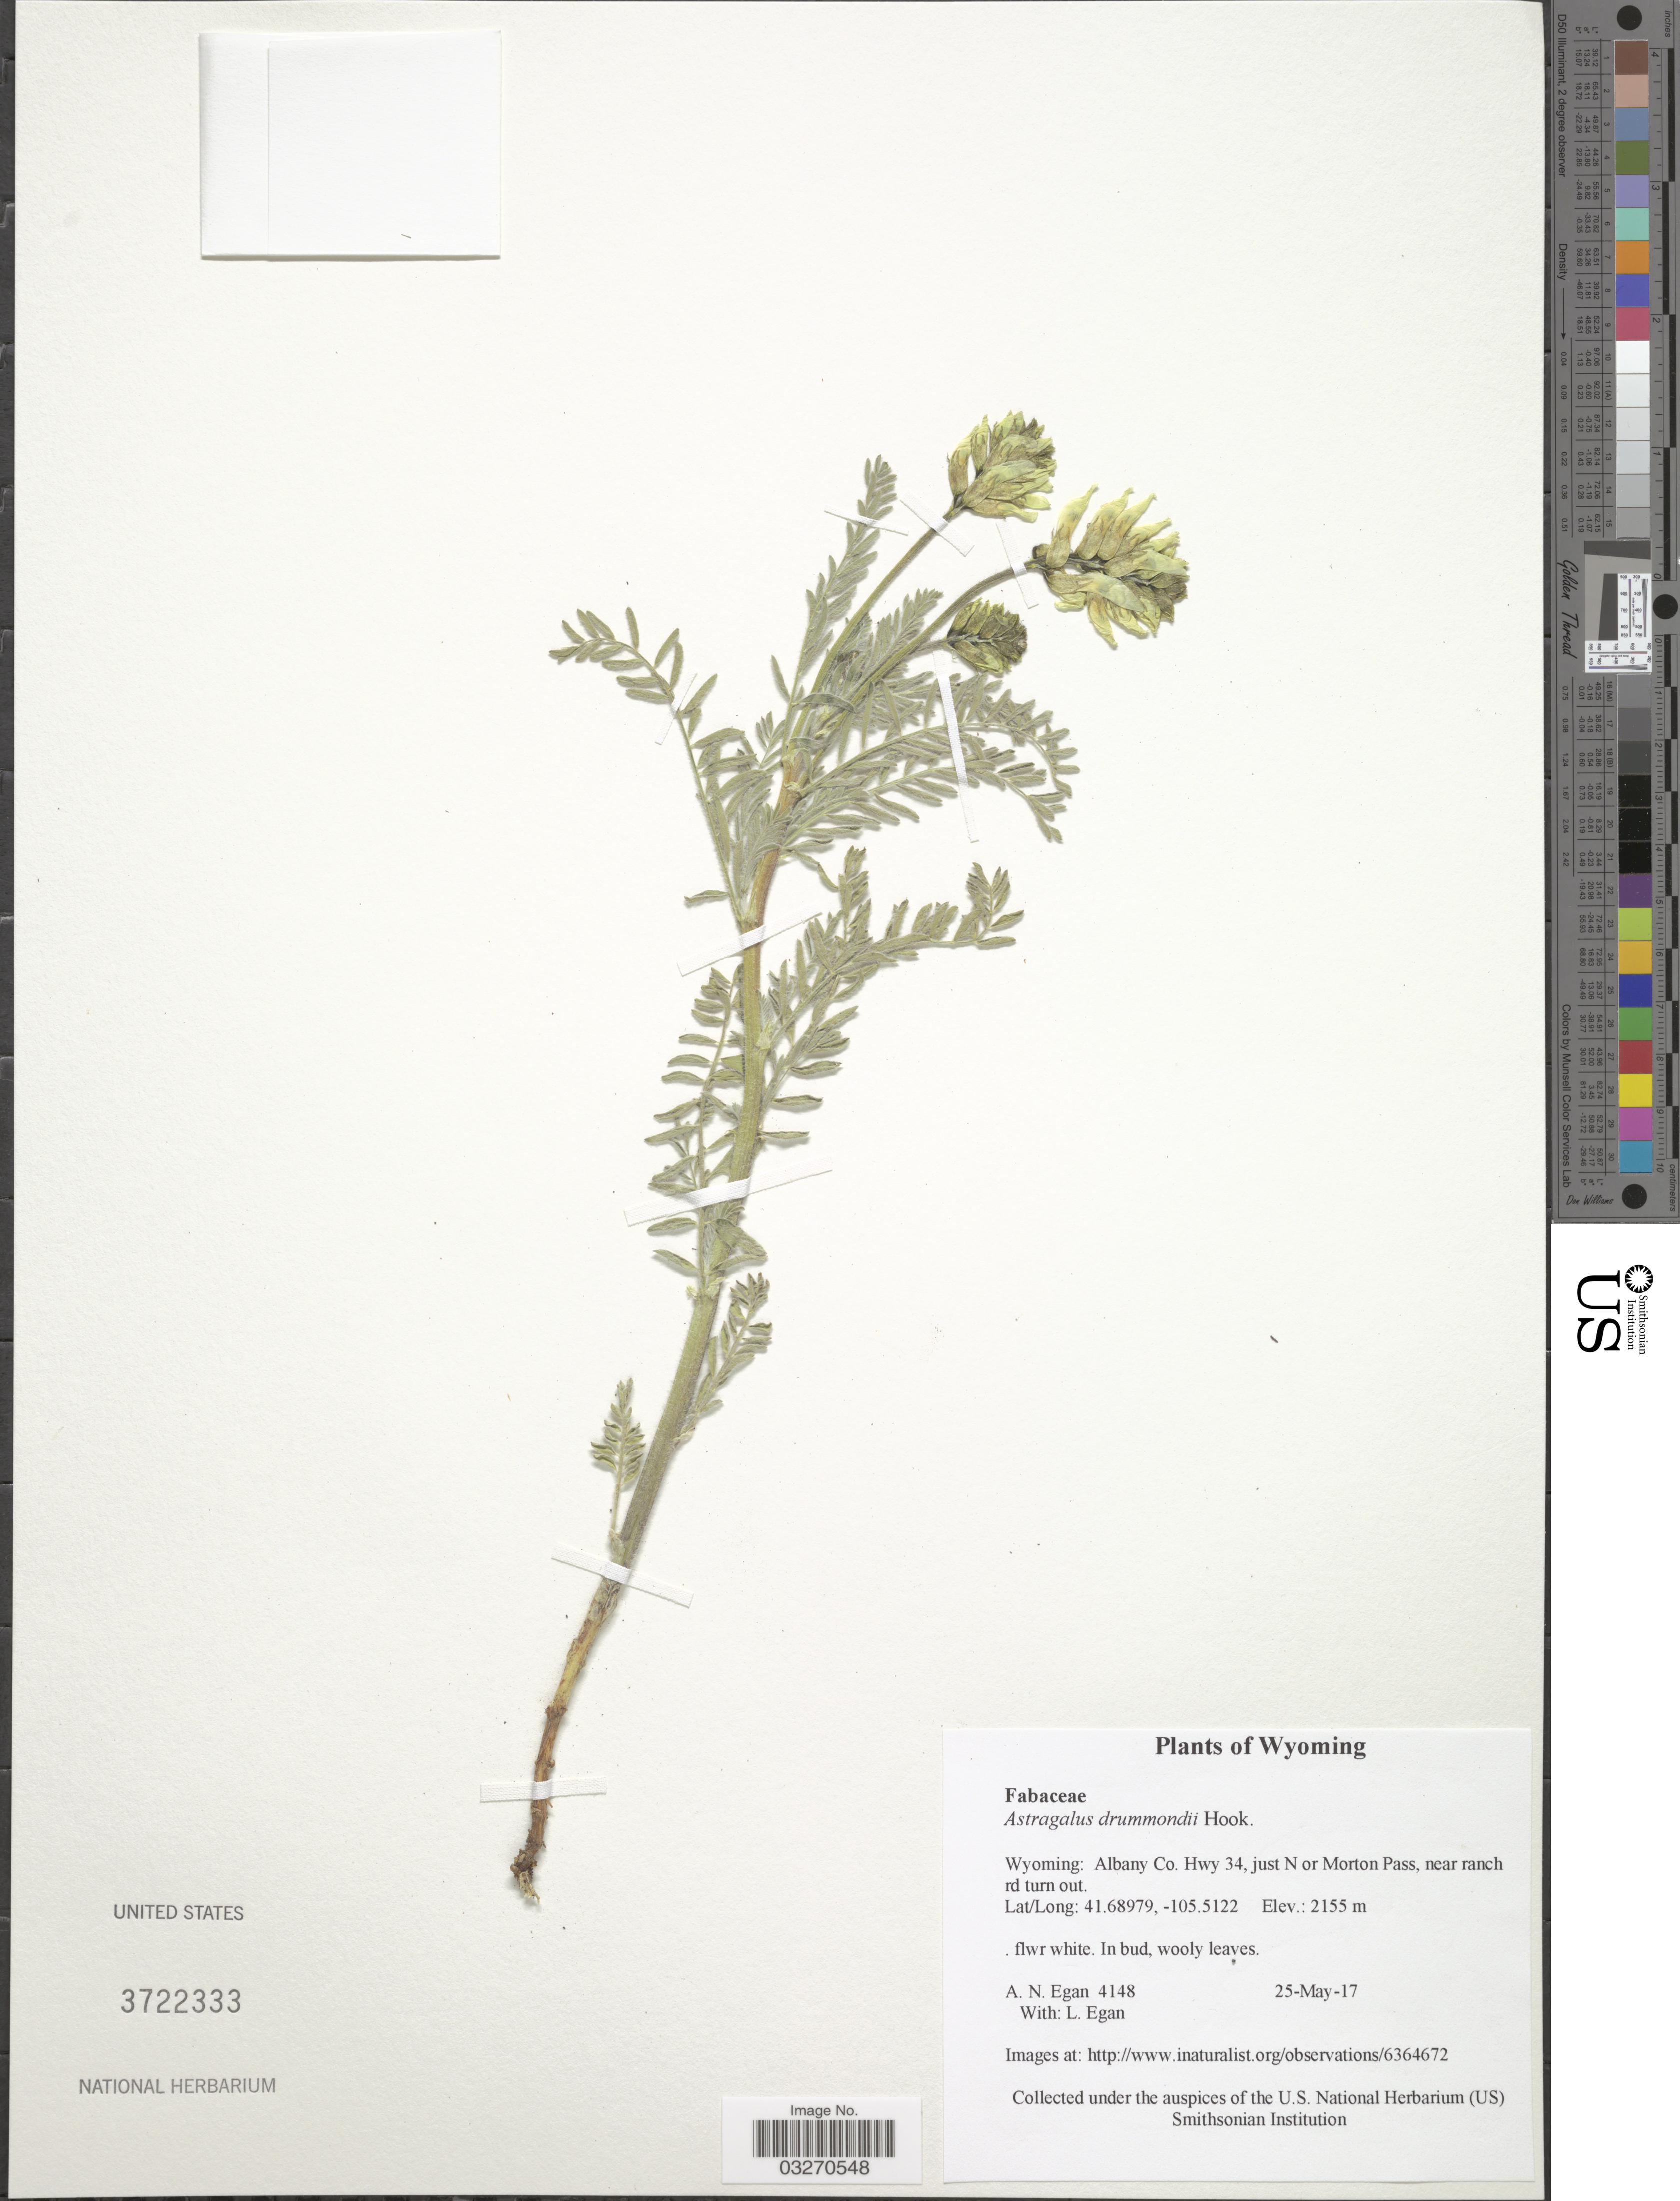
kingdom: Plantae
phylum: Tracheophyta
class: Magnoliopsida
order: Fabales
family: Fabaceae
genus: Astragalus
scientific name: Astragalus drummondii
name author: Hook.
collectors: A. N. Egan & L. Egan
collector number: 4148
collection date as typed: Transcribed d/m/y: 25/5/17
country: United States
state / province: Wyoming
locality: Albany Co. Hwy 34, just N or Morton Pass, near ranch rd turn out.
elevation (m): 2155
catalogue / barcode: US 3722333